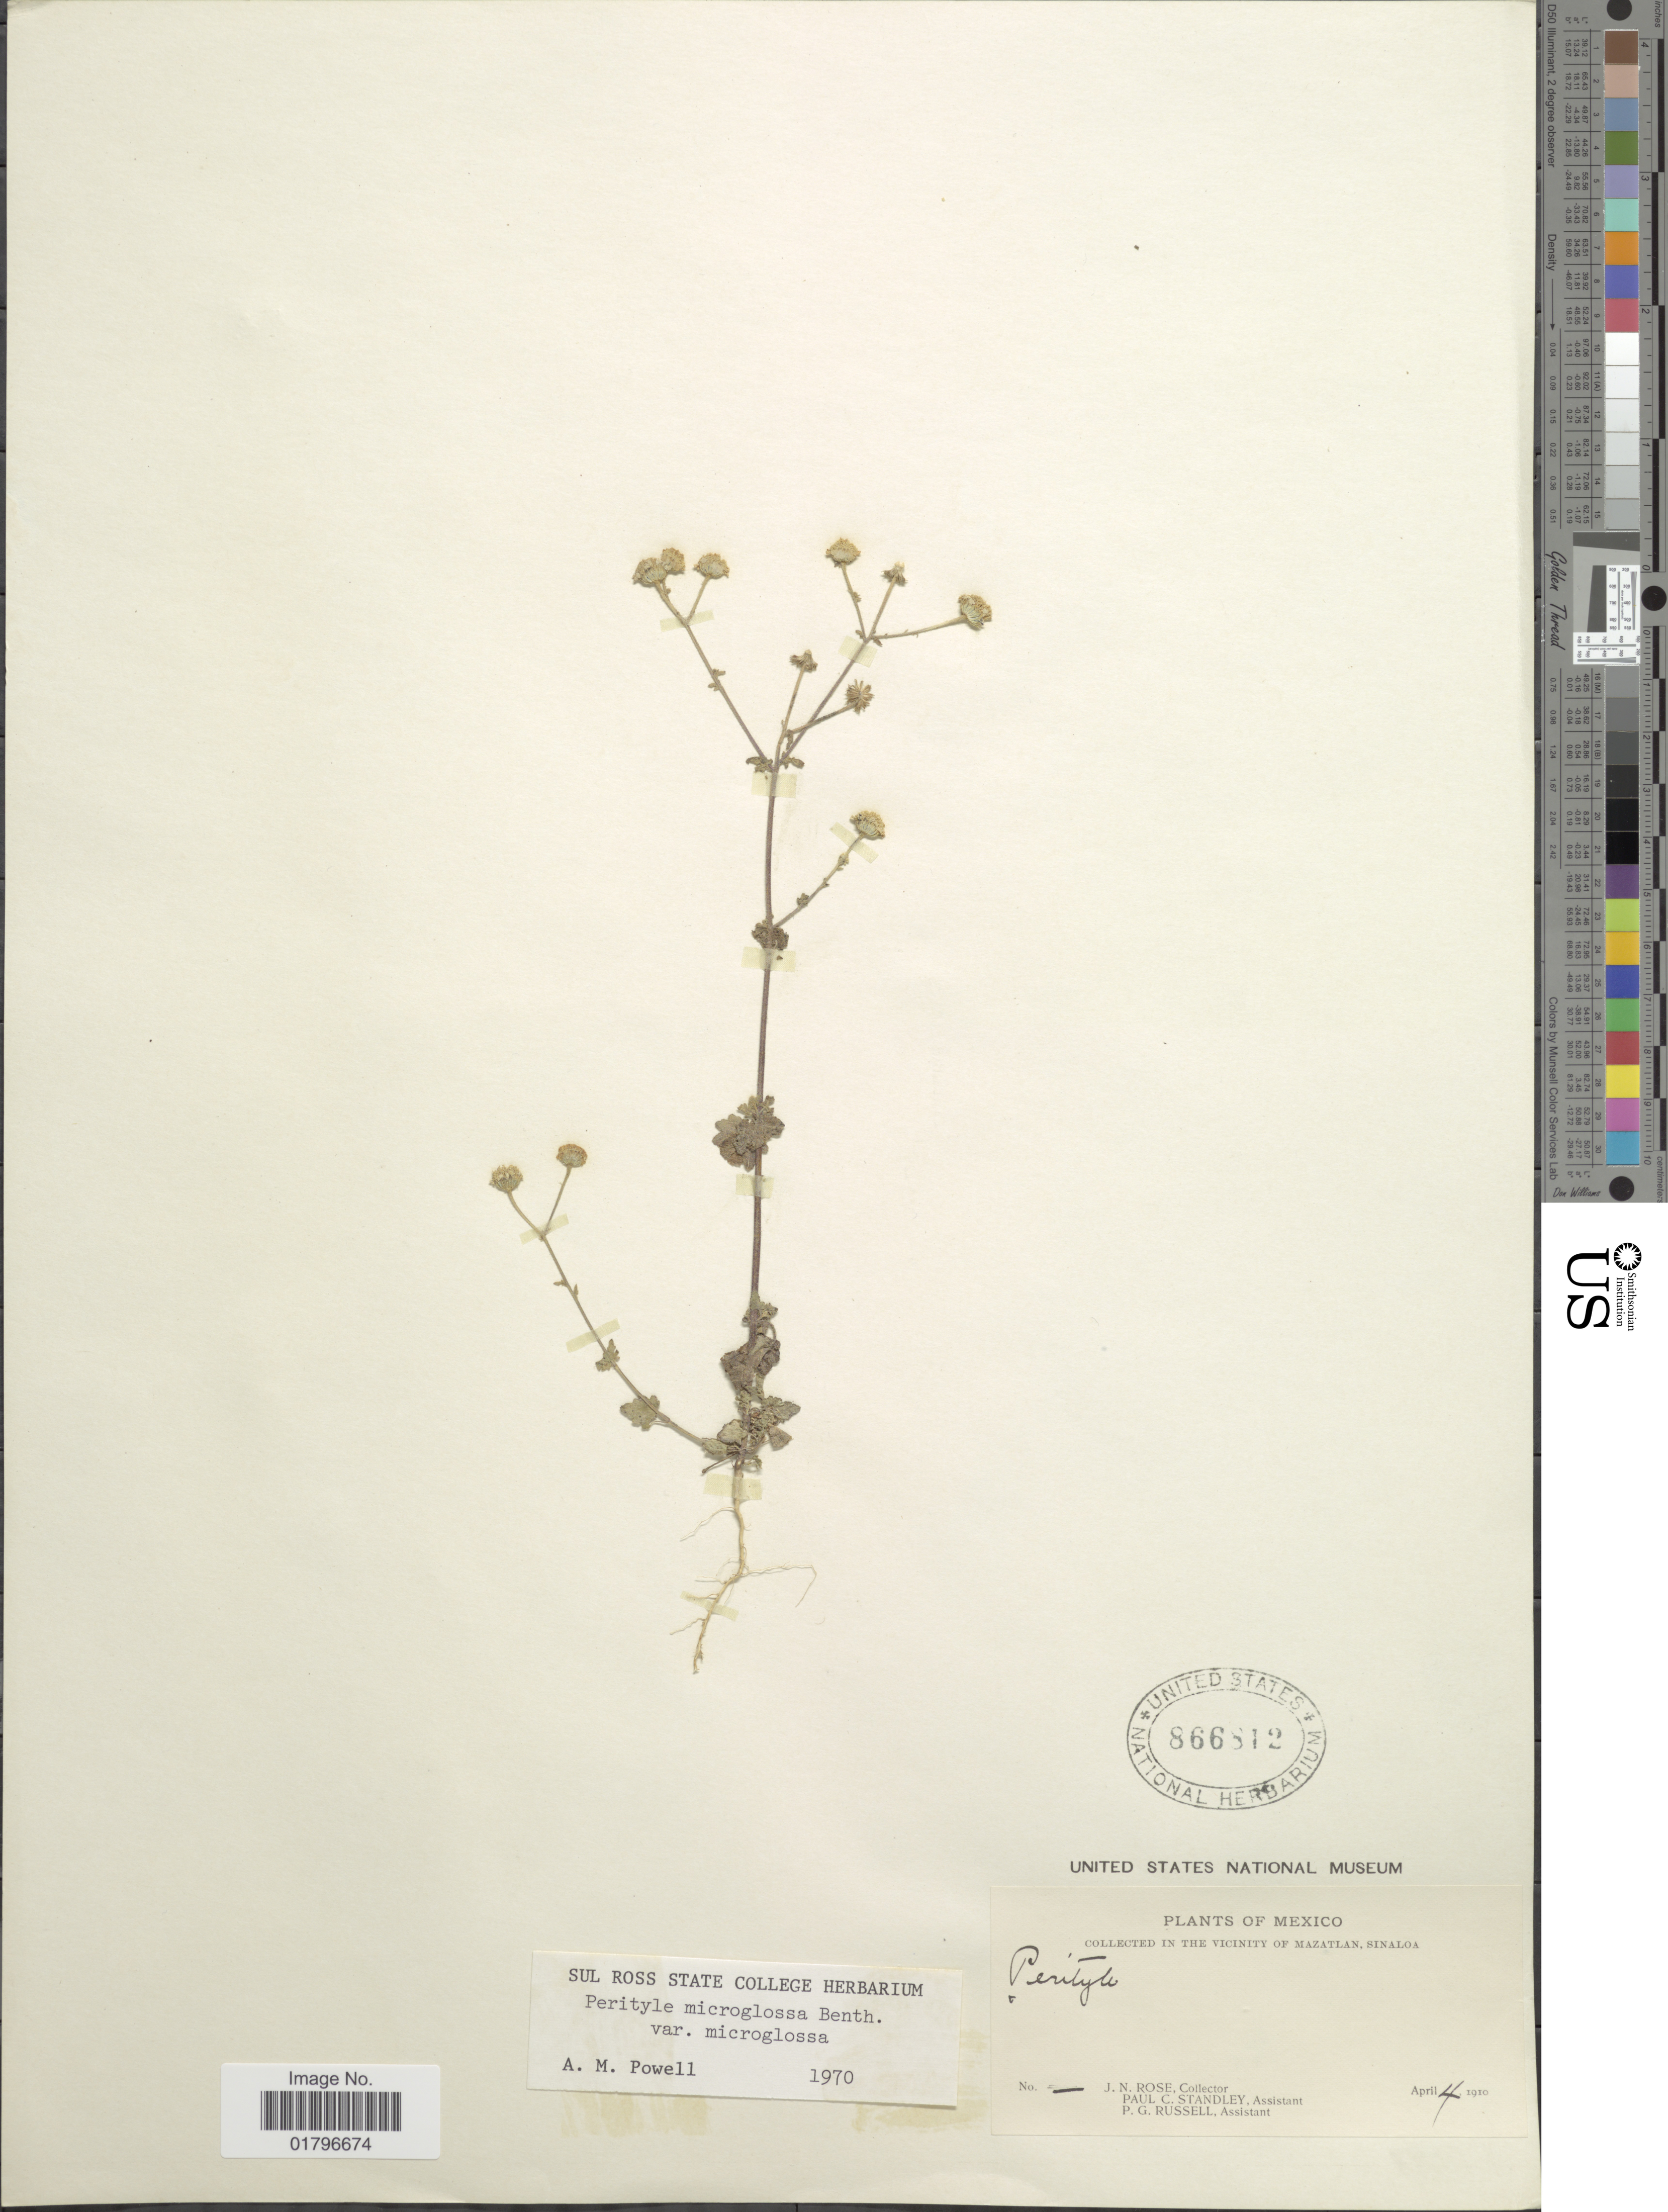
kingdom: Plantae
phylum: Tracheophyta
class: Magnoliopsida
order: Asterales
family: Asteraceae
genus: Perityle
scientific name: Perityle microglossa var. microglossa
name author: Benth.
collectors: J. N. Rose, P. C. Standley & P. G. Russell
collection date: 1910-04-04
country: Mexico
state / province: Sinaloa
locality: In the vicinity of Mazatlan, Sinaloa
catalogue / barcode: US 866812